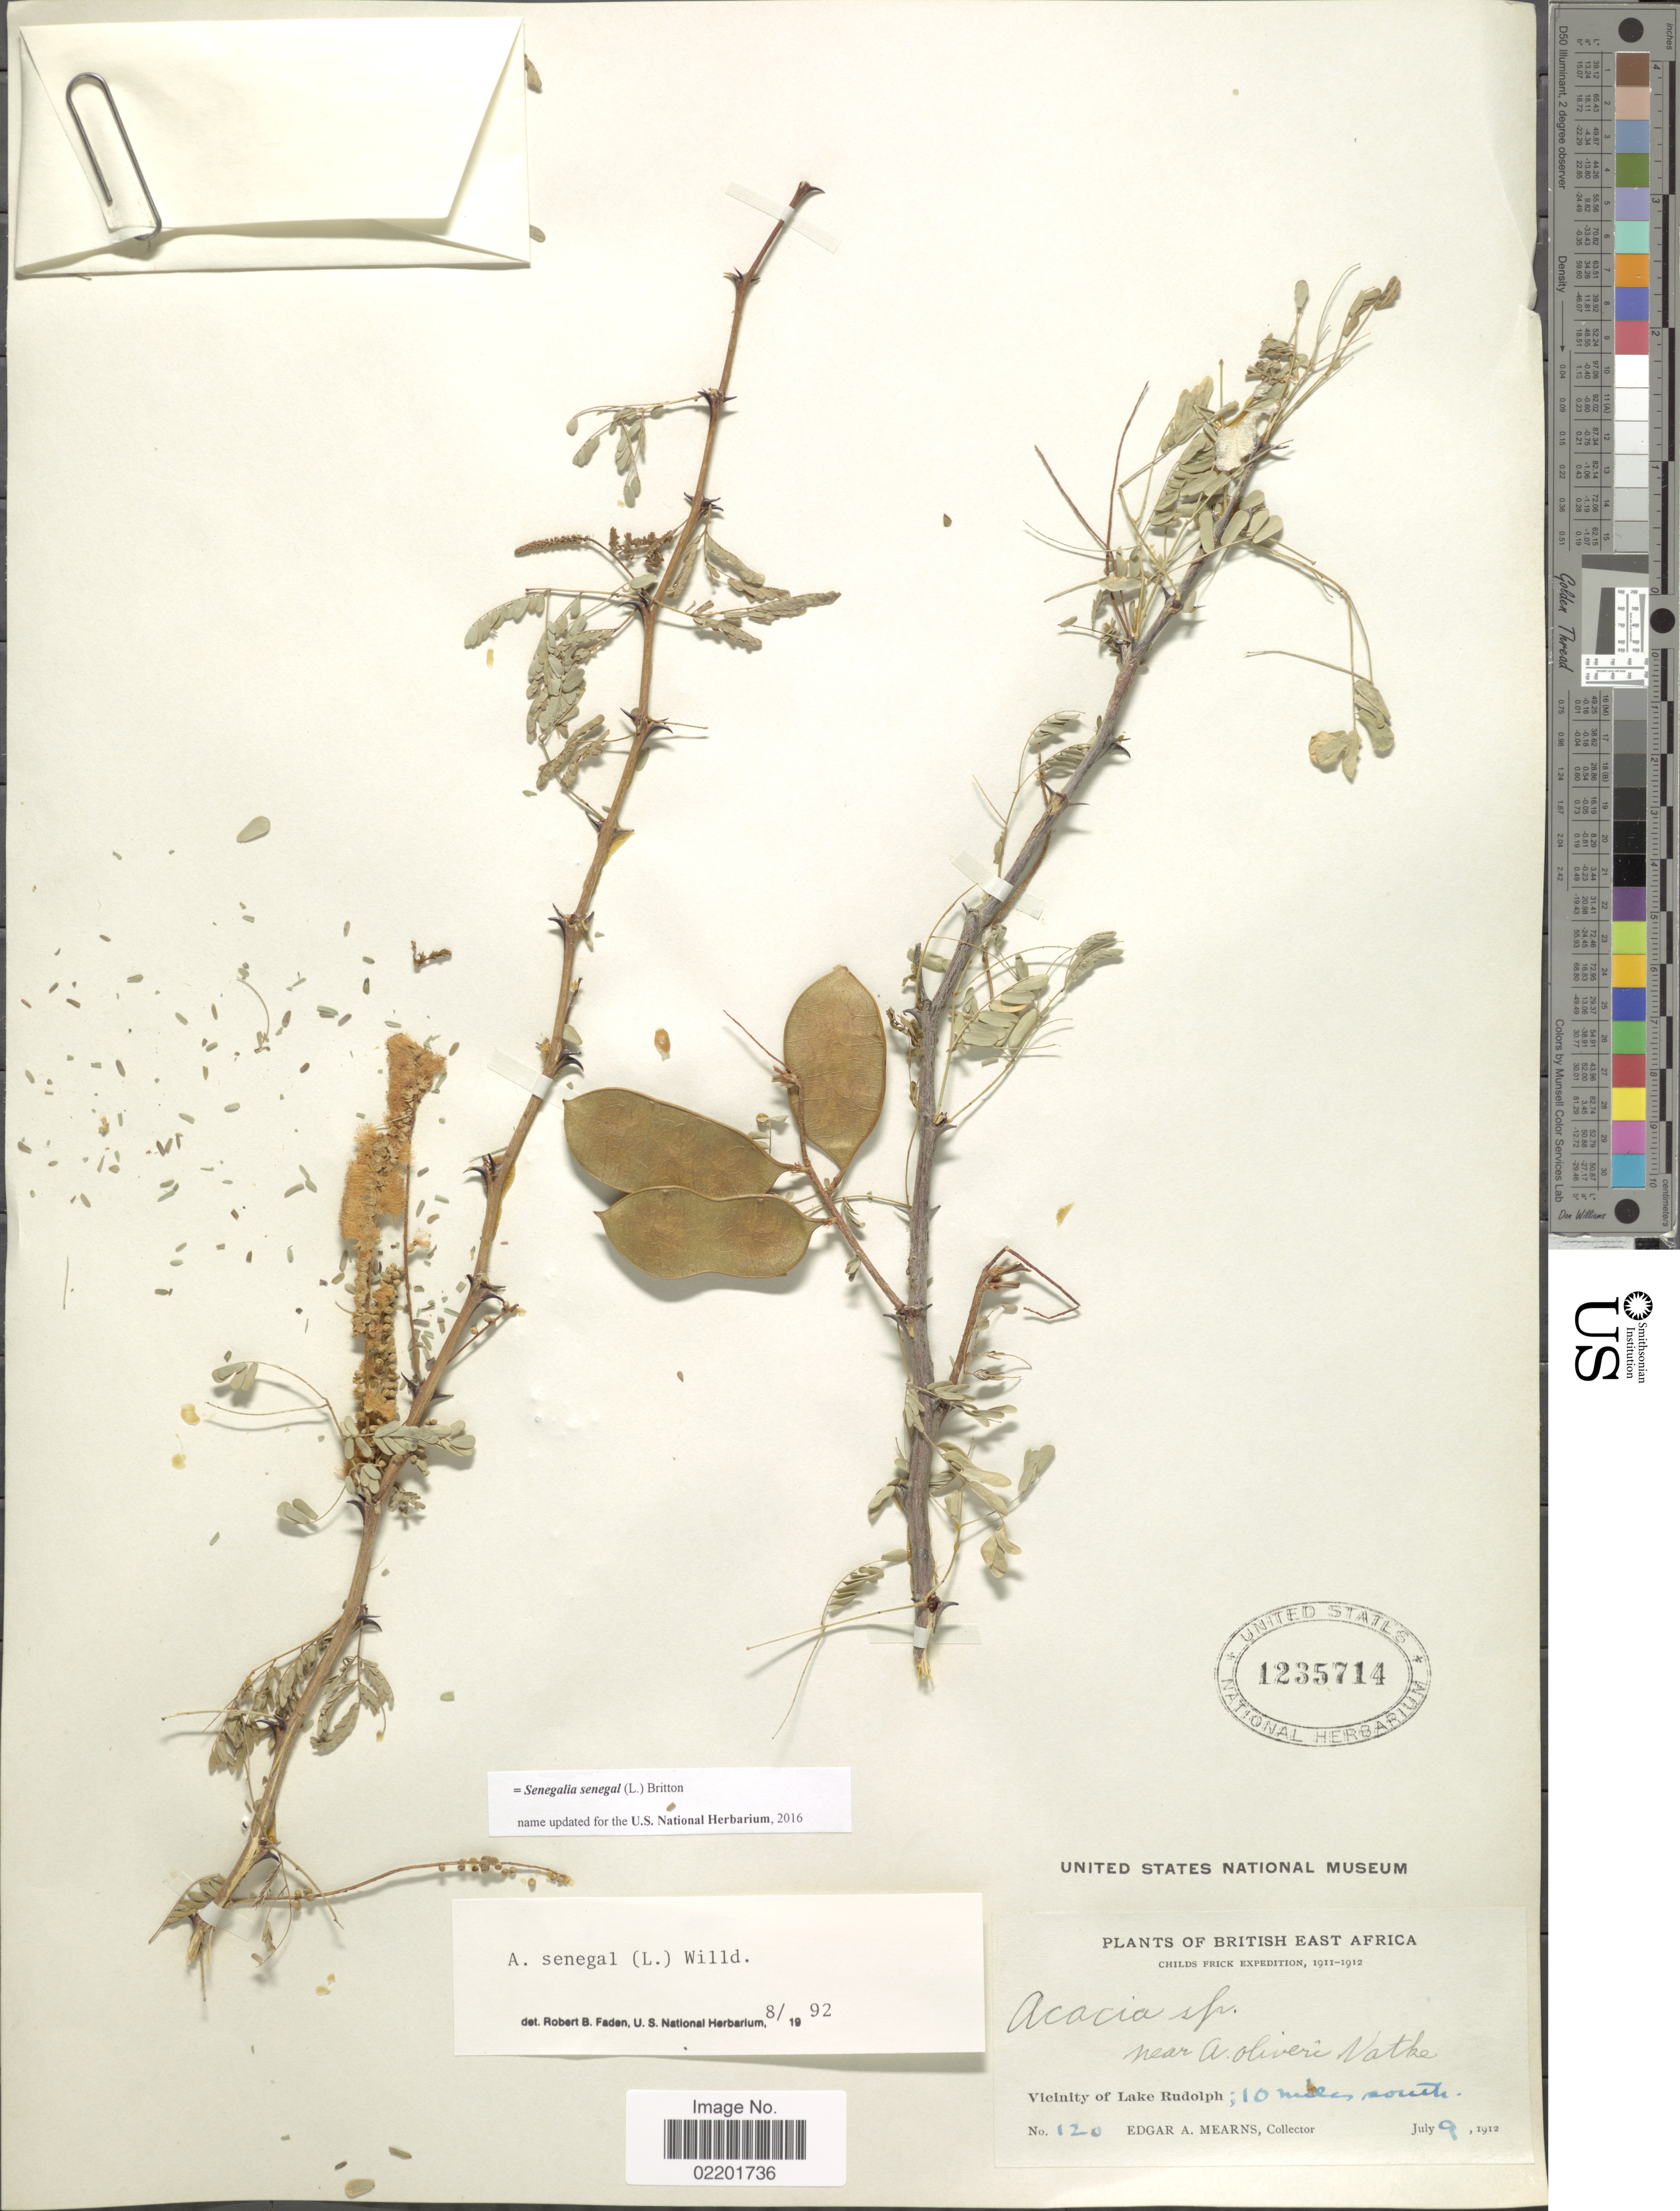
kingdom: Plantae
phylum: Tracheophyta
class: Magnoliopsida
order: Fabales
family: Fabaceae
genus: Senegalia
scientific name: Senegalia senegal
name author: (L.) Britton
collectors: E. A. Mearns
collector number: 120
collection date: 1912-07-09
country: Kenya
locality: British East Africa, near A. Oliveri Natke, Vicinity of Lake Rudolph, 10 miles south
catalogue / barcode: US 1235714